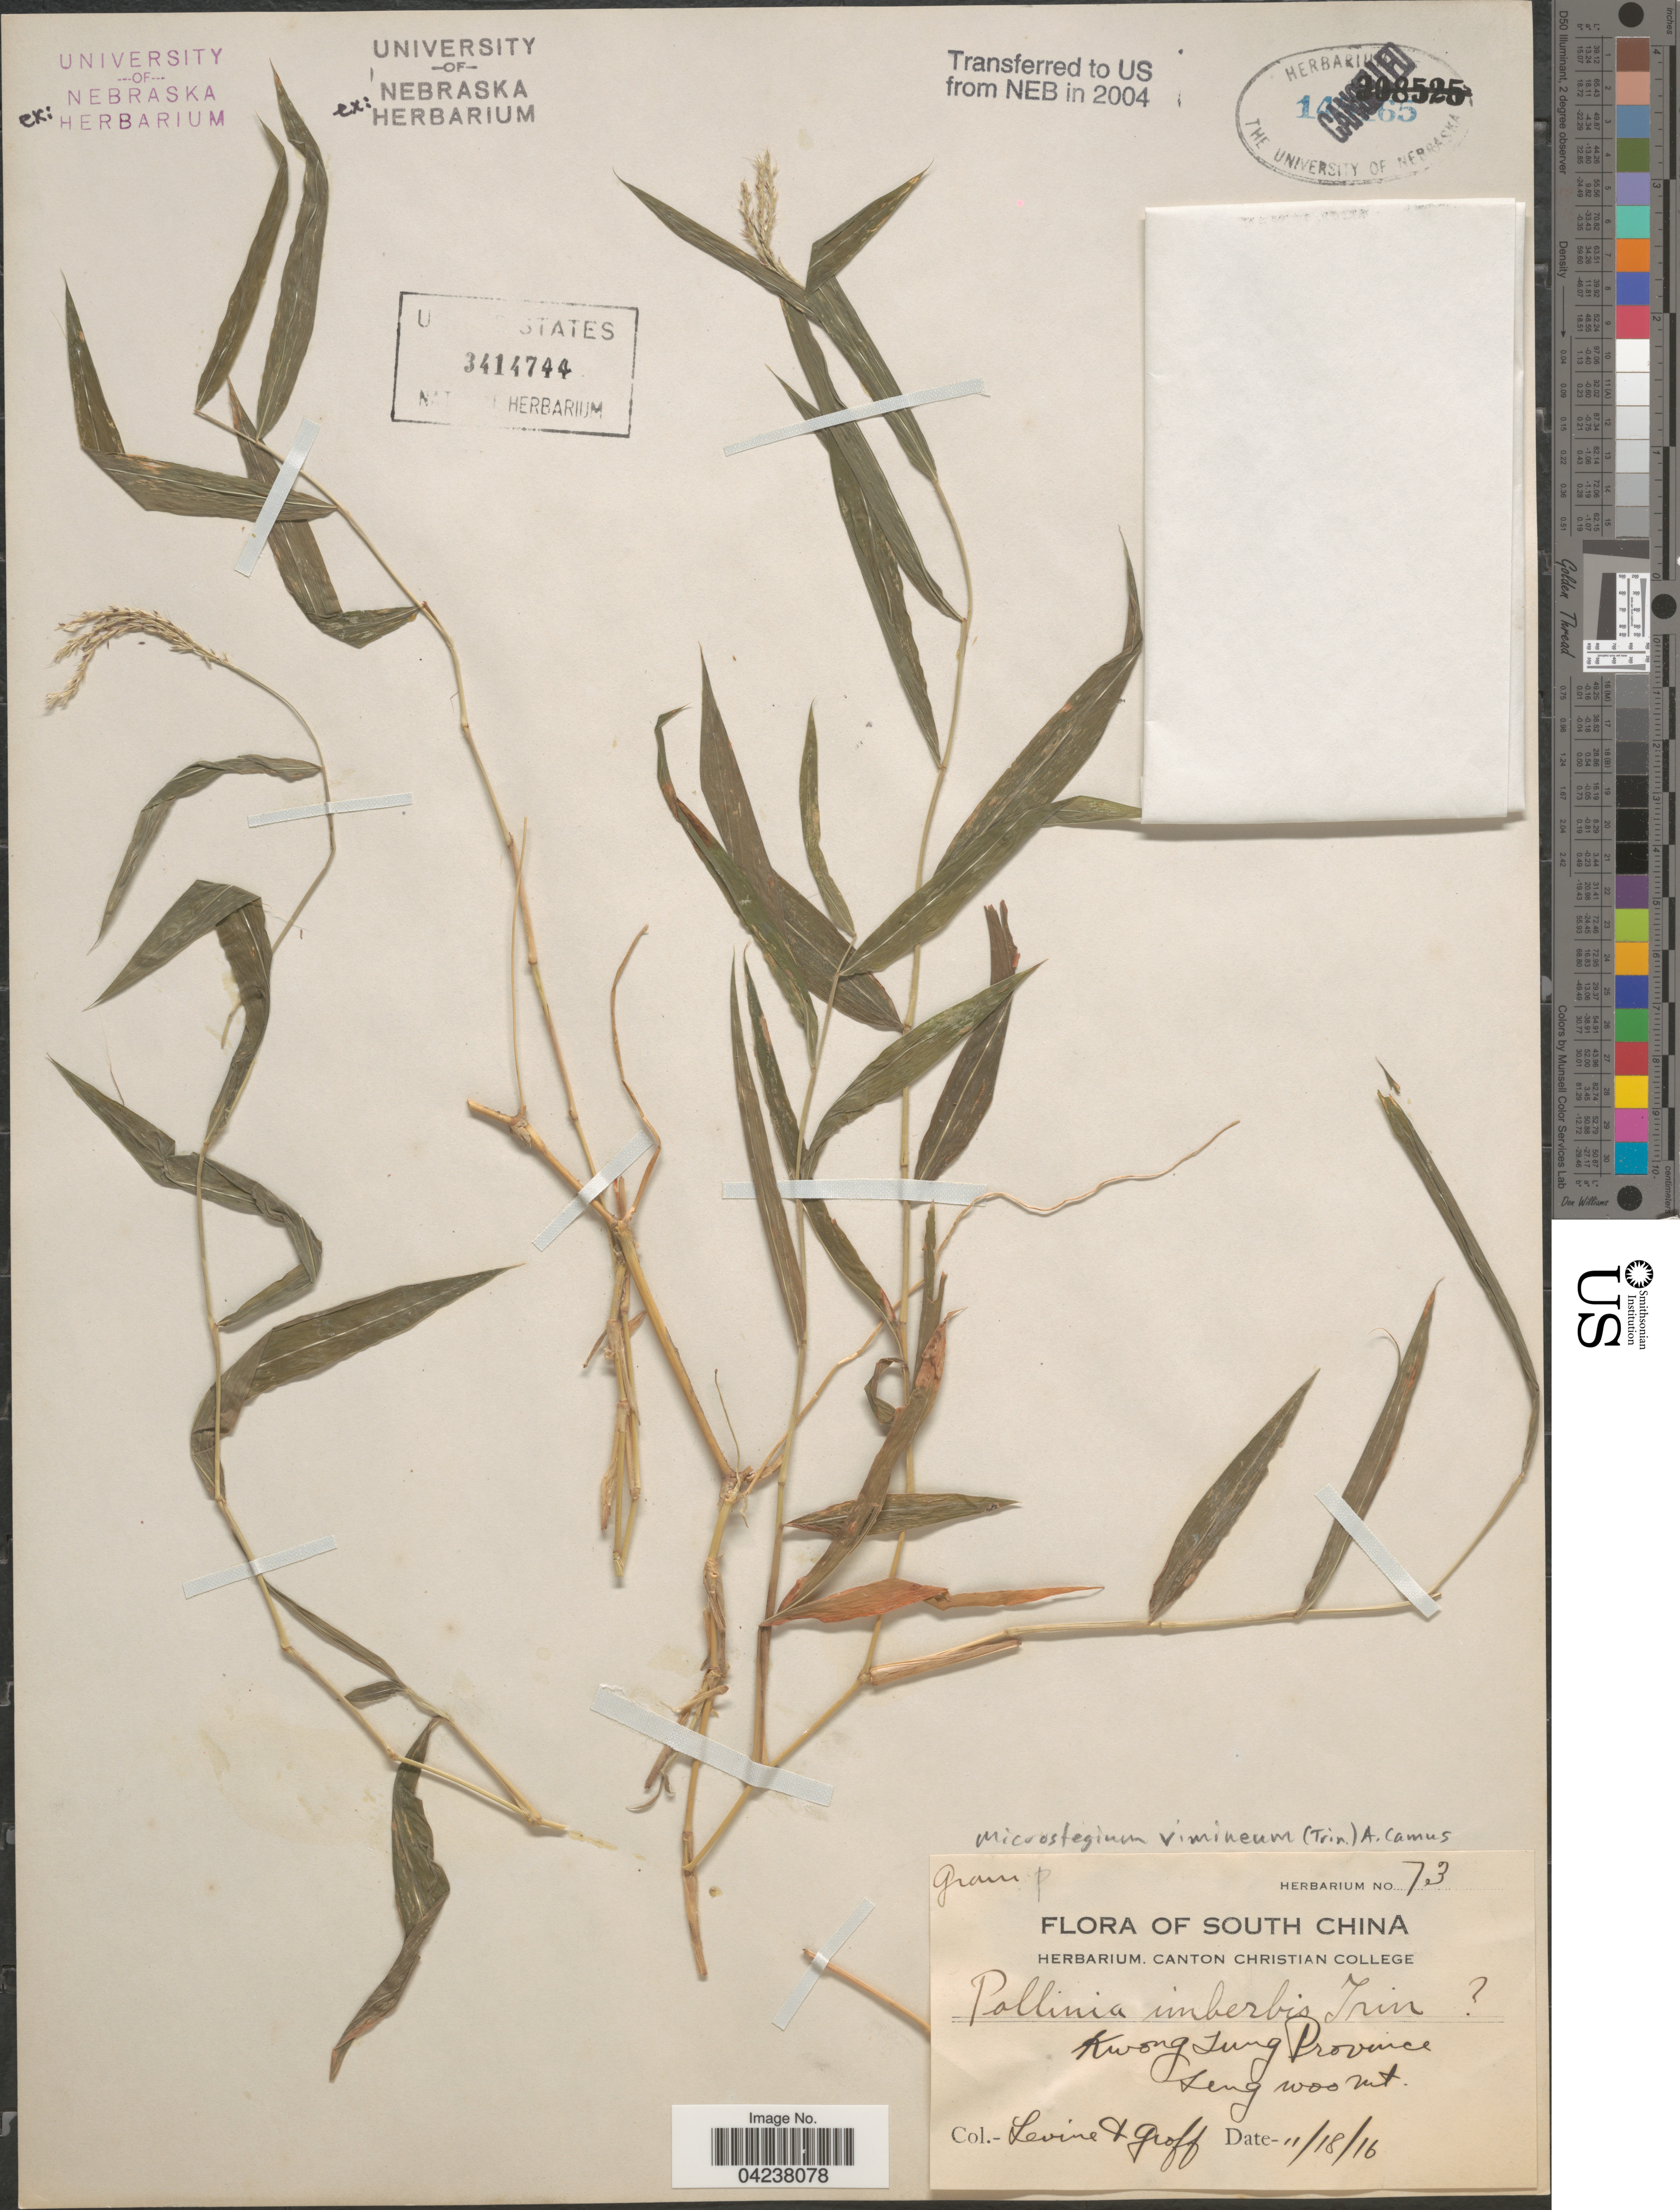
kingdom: Plantae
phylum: Tracheophyta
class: Liliopsida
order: Poales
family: Poaceae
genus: Microstegium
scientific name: Microstegium vimineum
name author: (Trin.) A. Camus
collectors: -. Levine & -- Groff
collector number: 73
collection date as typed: Transcribed d/m/y: 18/11/16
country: China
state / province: Guangdong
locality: South China. Kwong Tung Province. Teng Woo Mt.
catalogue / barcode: US 3414744